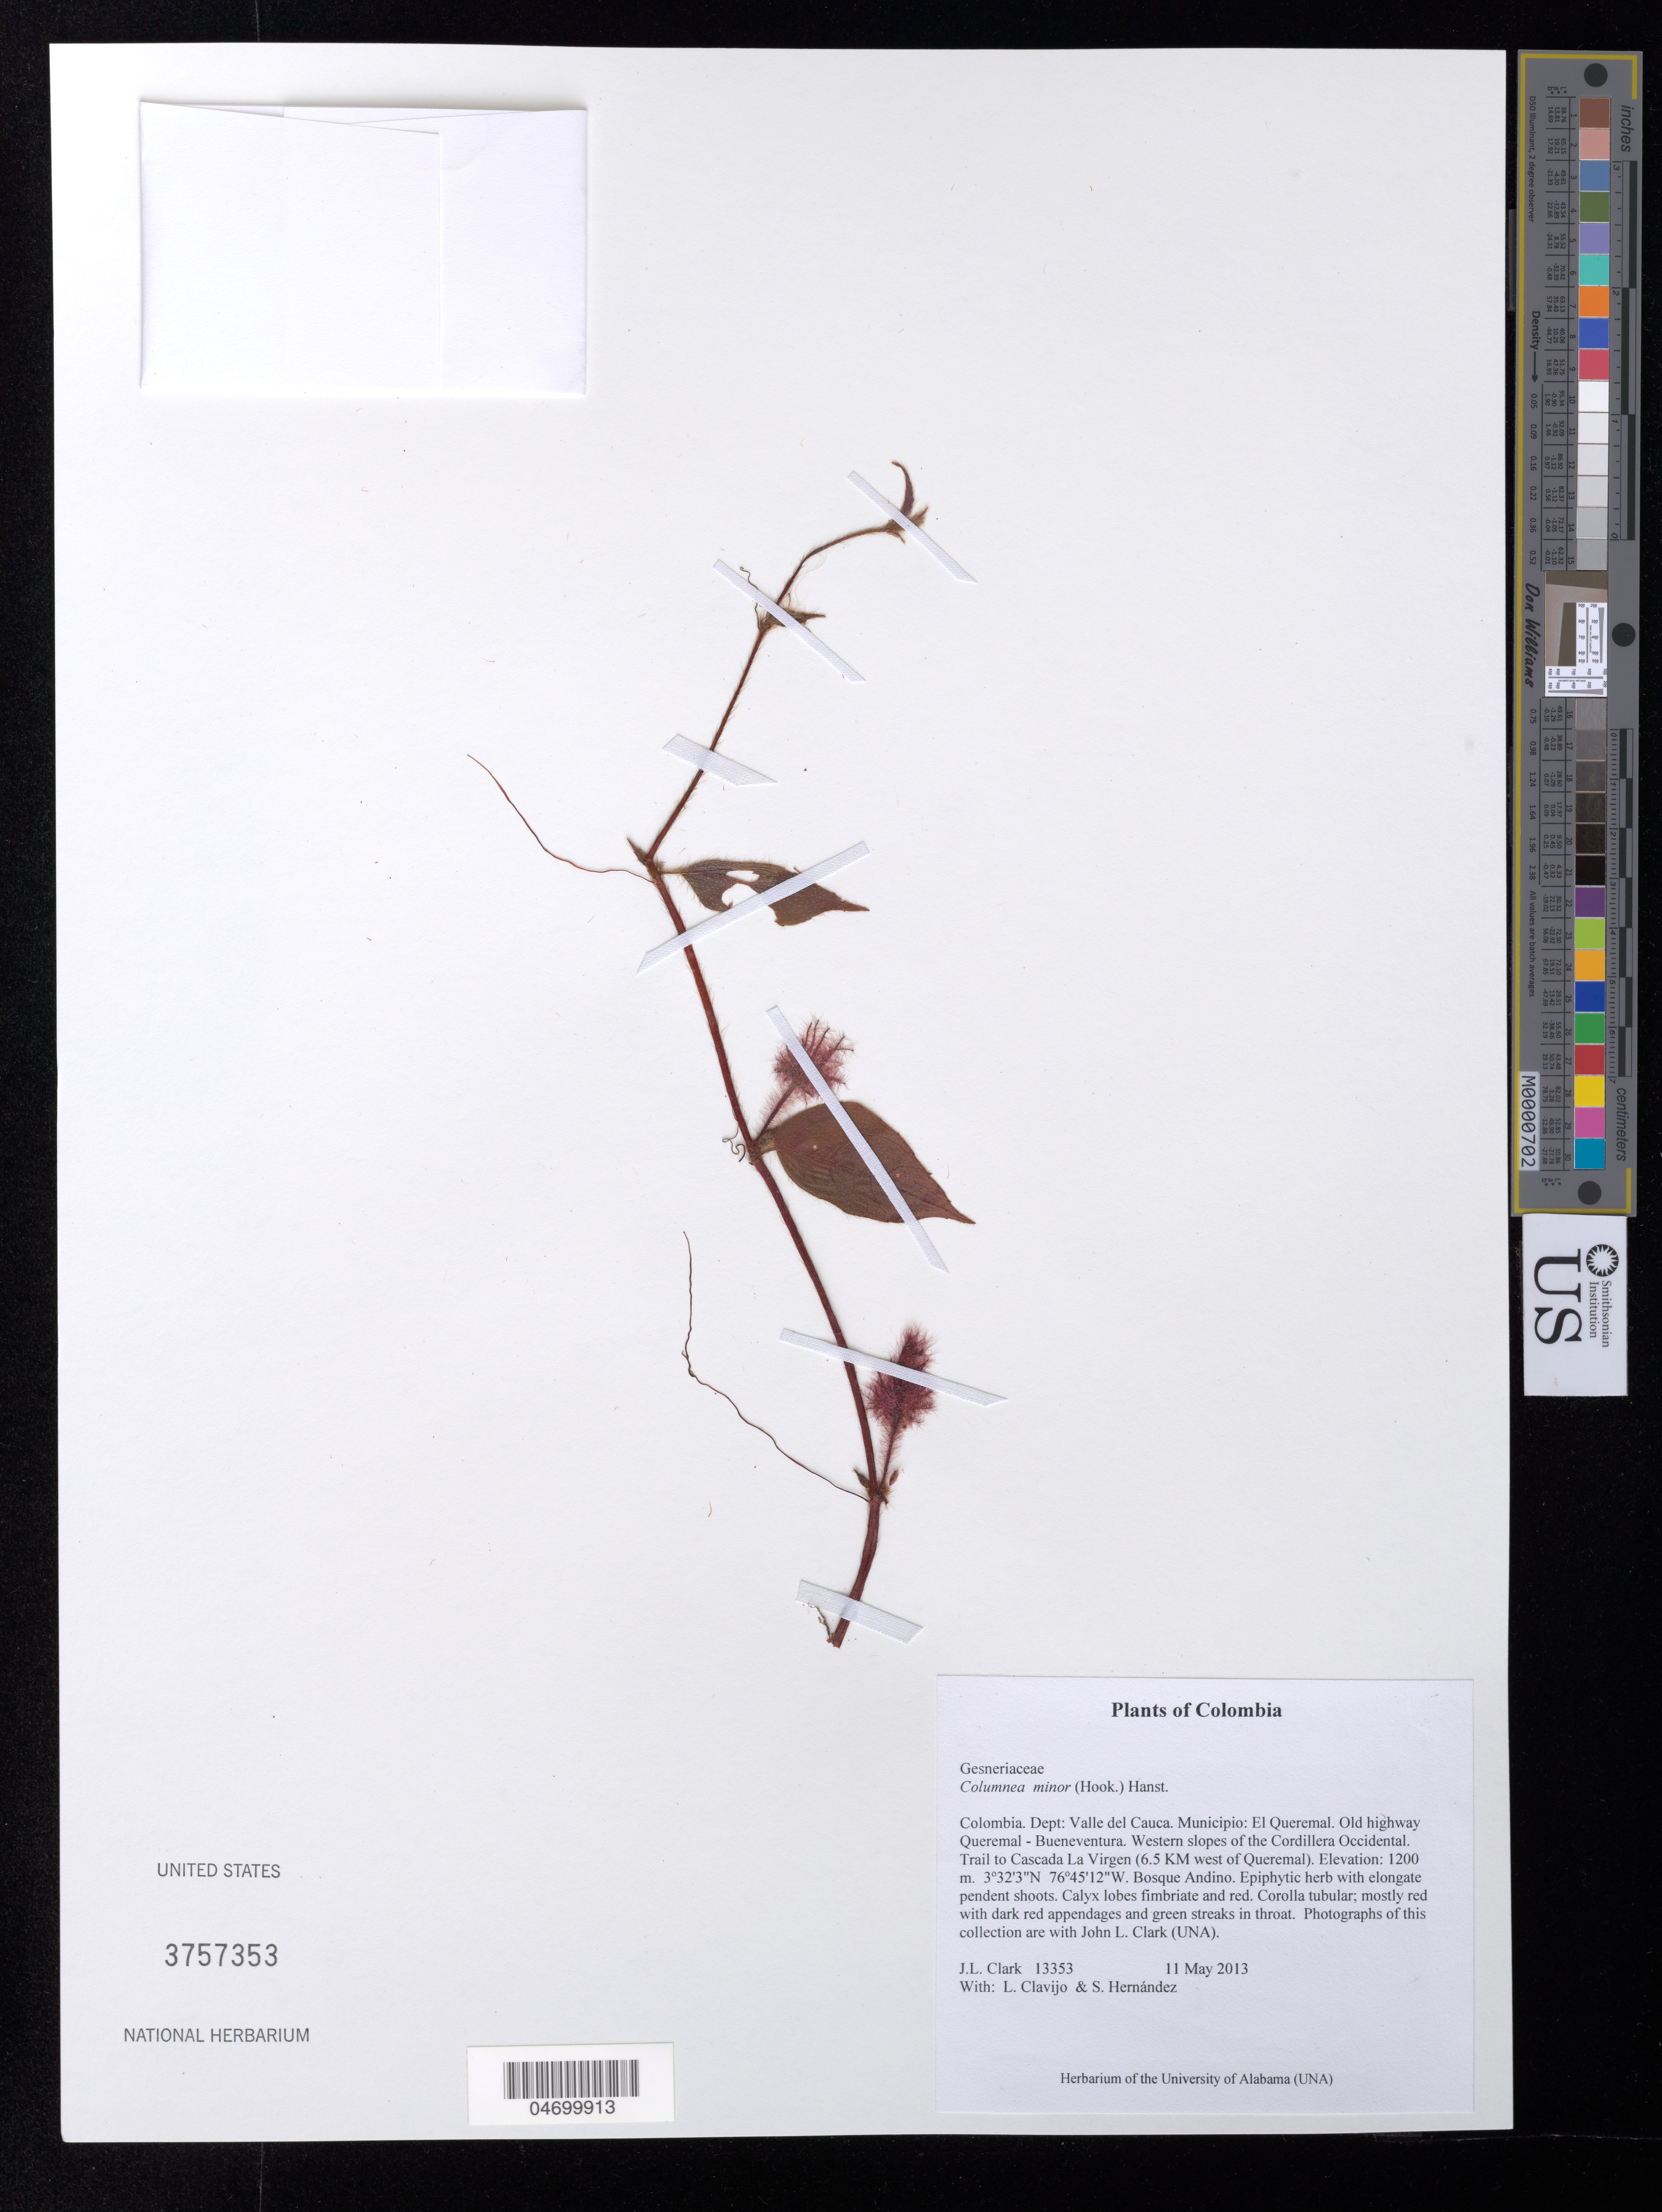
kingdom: Plantae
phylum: Tracheophyta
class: Magnoliopsida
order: Lamiales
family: Gesneriaceae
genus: Columnea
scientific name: Columnea minor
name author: (Hook.) Hanst.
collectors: J. L. Clark, L. Clavijo & S. Hernández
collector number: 13353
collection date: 2013-05-11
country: Colombia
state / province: Valle del Cauca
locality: Dept: Valle del Cauca. Municipio: El Queremal. Old highway Queremal - Bueneventura. Western slopes of the Cordillera Occidental. Trail to Cascada La Virgen (6.5 KM west of Queremal).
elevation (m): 1200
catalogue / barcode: US 3757353